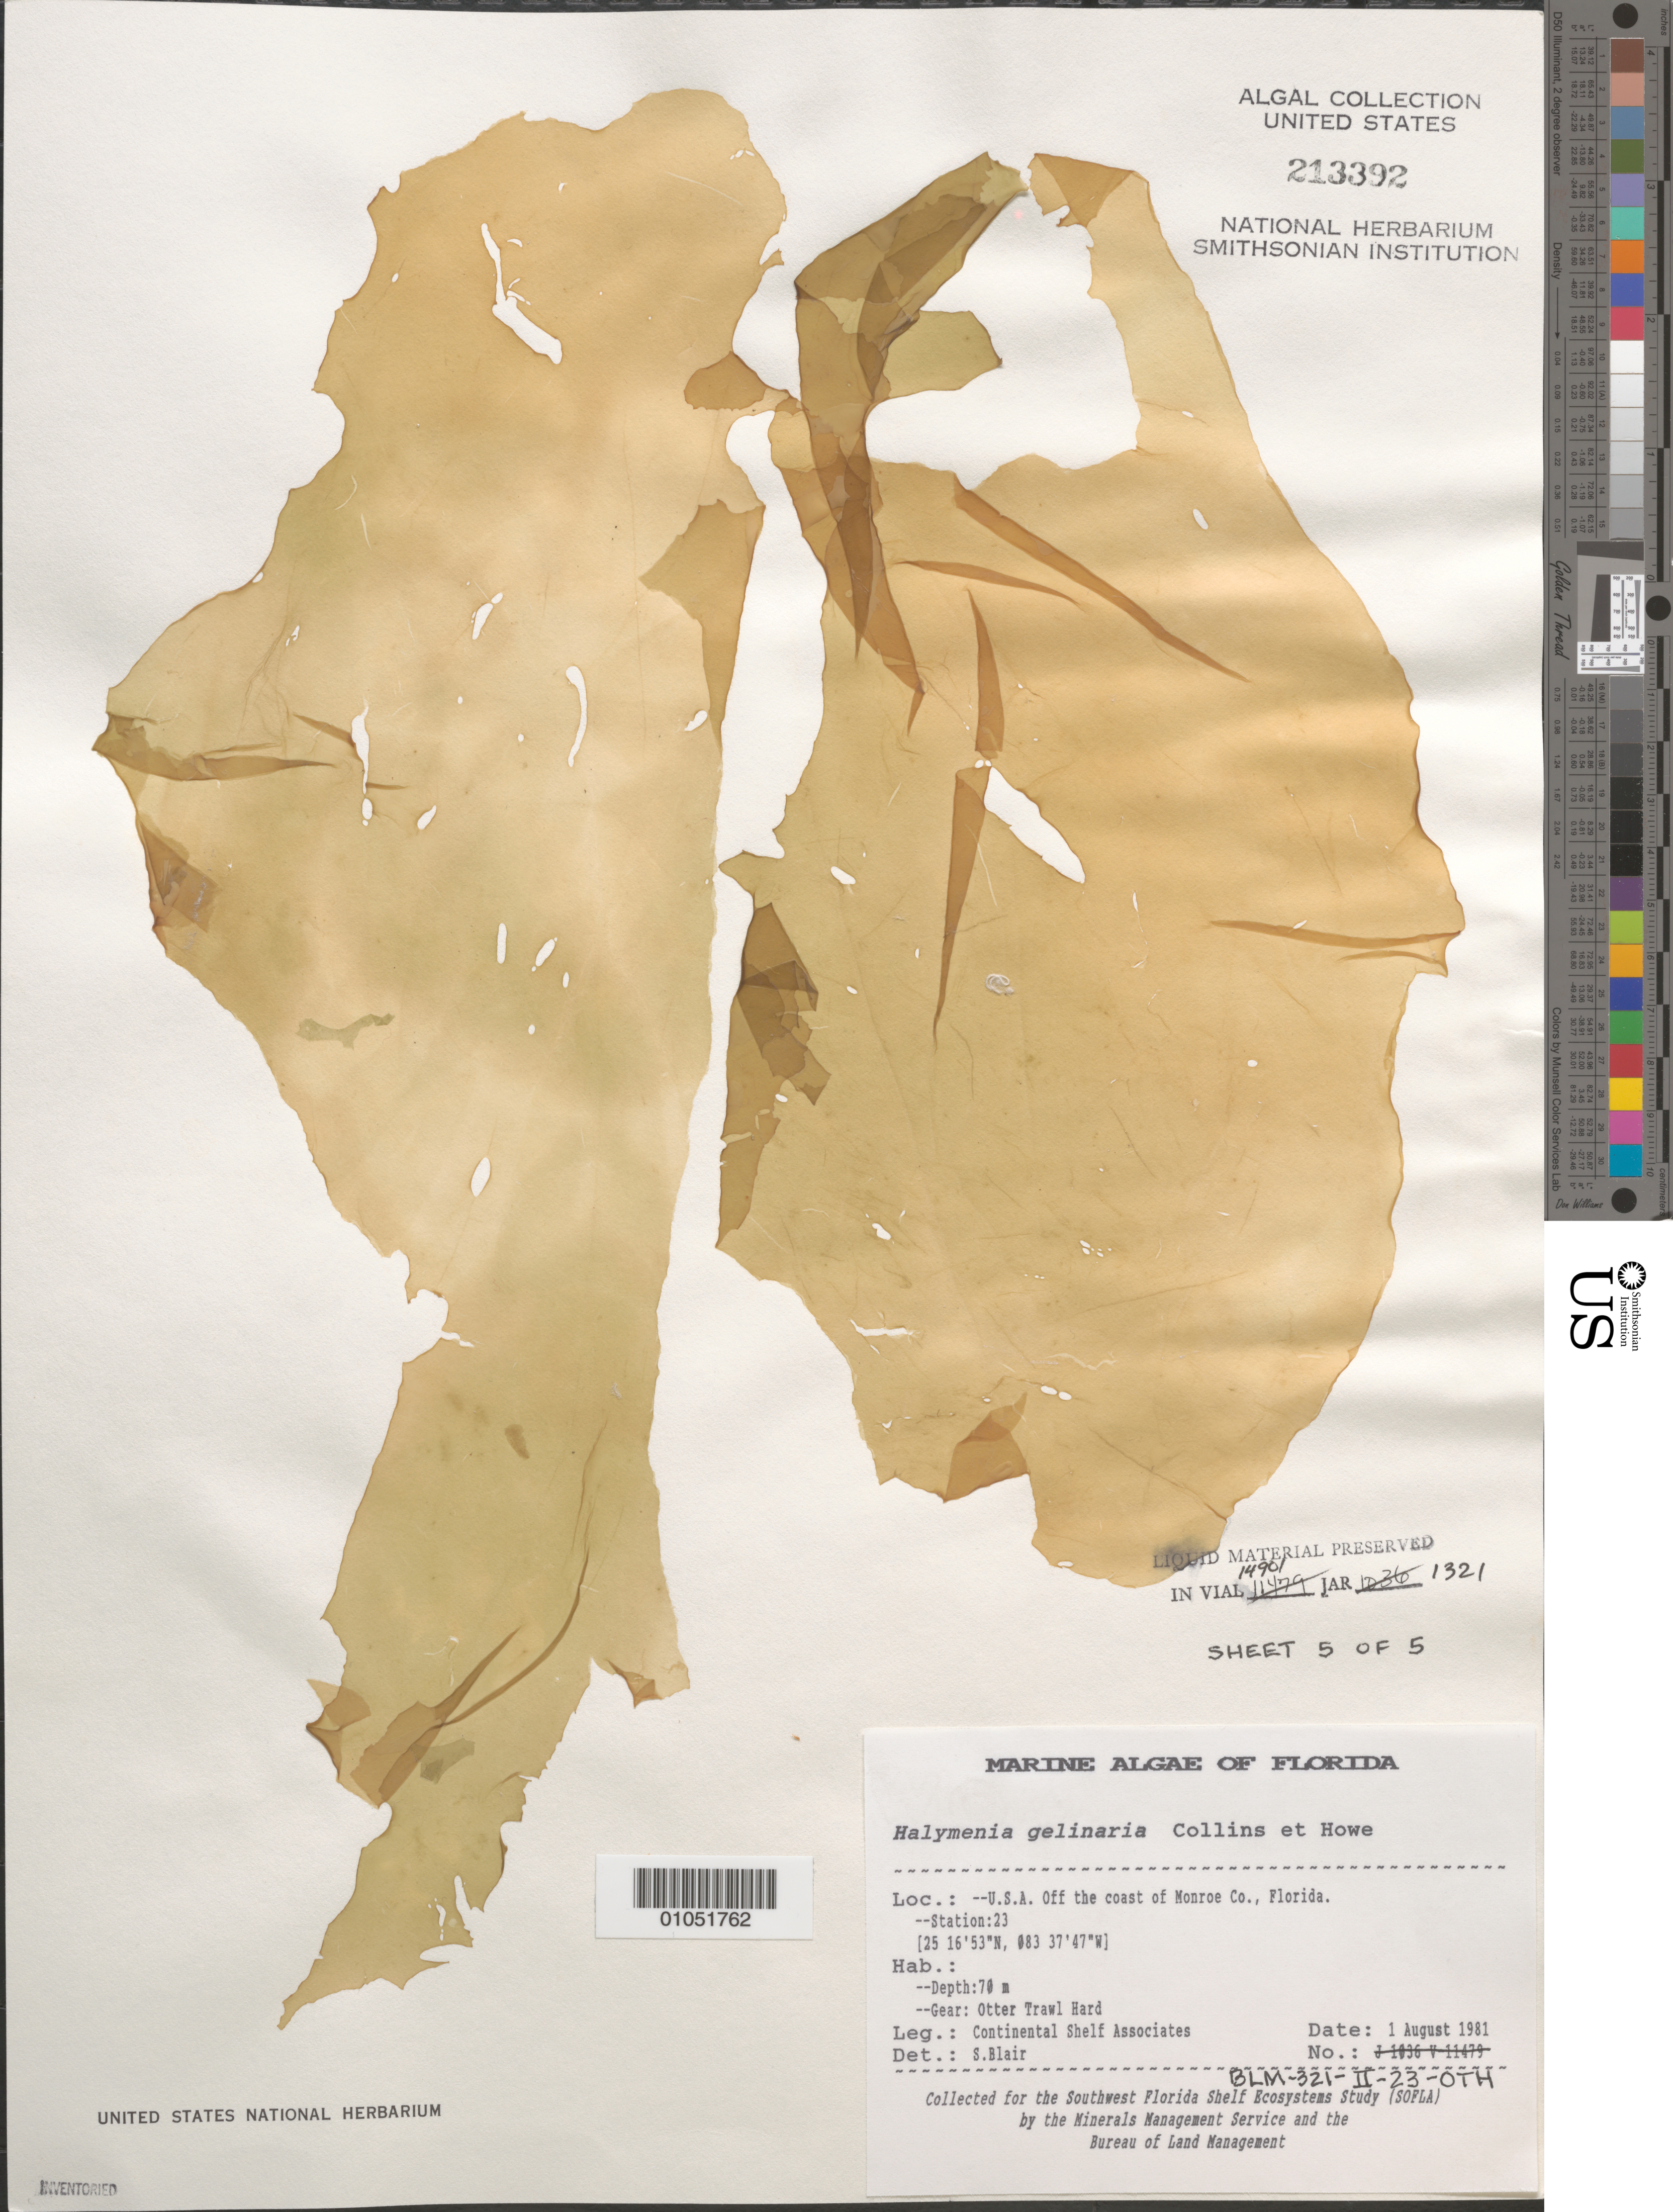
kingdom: Plantae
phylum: Rhodophyta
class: Florideophyceae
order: Halymeniales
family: Halymeniaceae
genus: Halymenia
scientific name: Halymenia floridana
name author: J. Agardh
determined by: Algae name updating Project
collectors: Continental Shelf Associates for the MMS/BLM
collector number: BLM-321-II-23-OTH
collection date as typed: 01 Aug 1981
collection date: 1981-08-01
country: United States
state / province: Florida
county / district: Monroe County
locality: Gulf of Mexico off the coast of Monroe County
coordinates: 25 16'53"N, 83 37'47"W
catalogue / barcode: US 213392